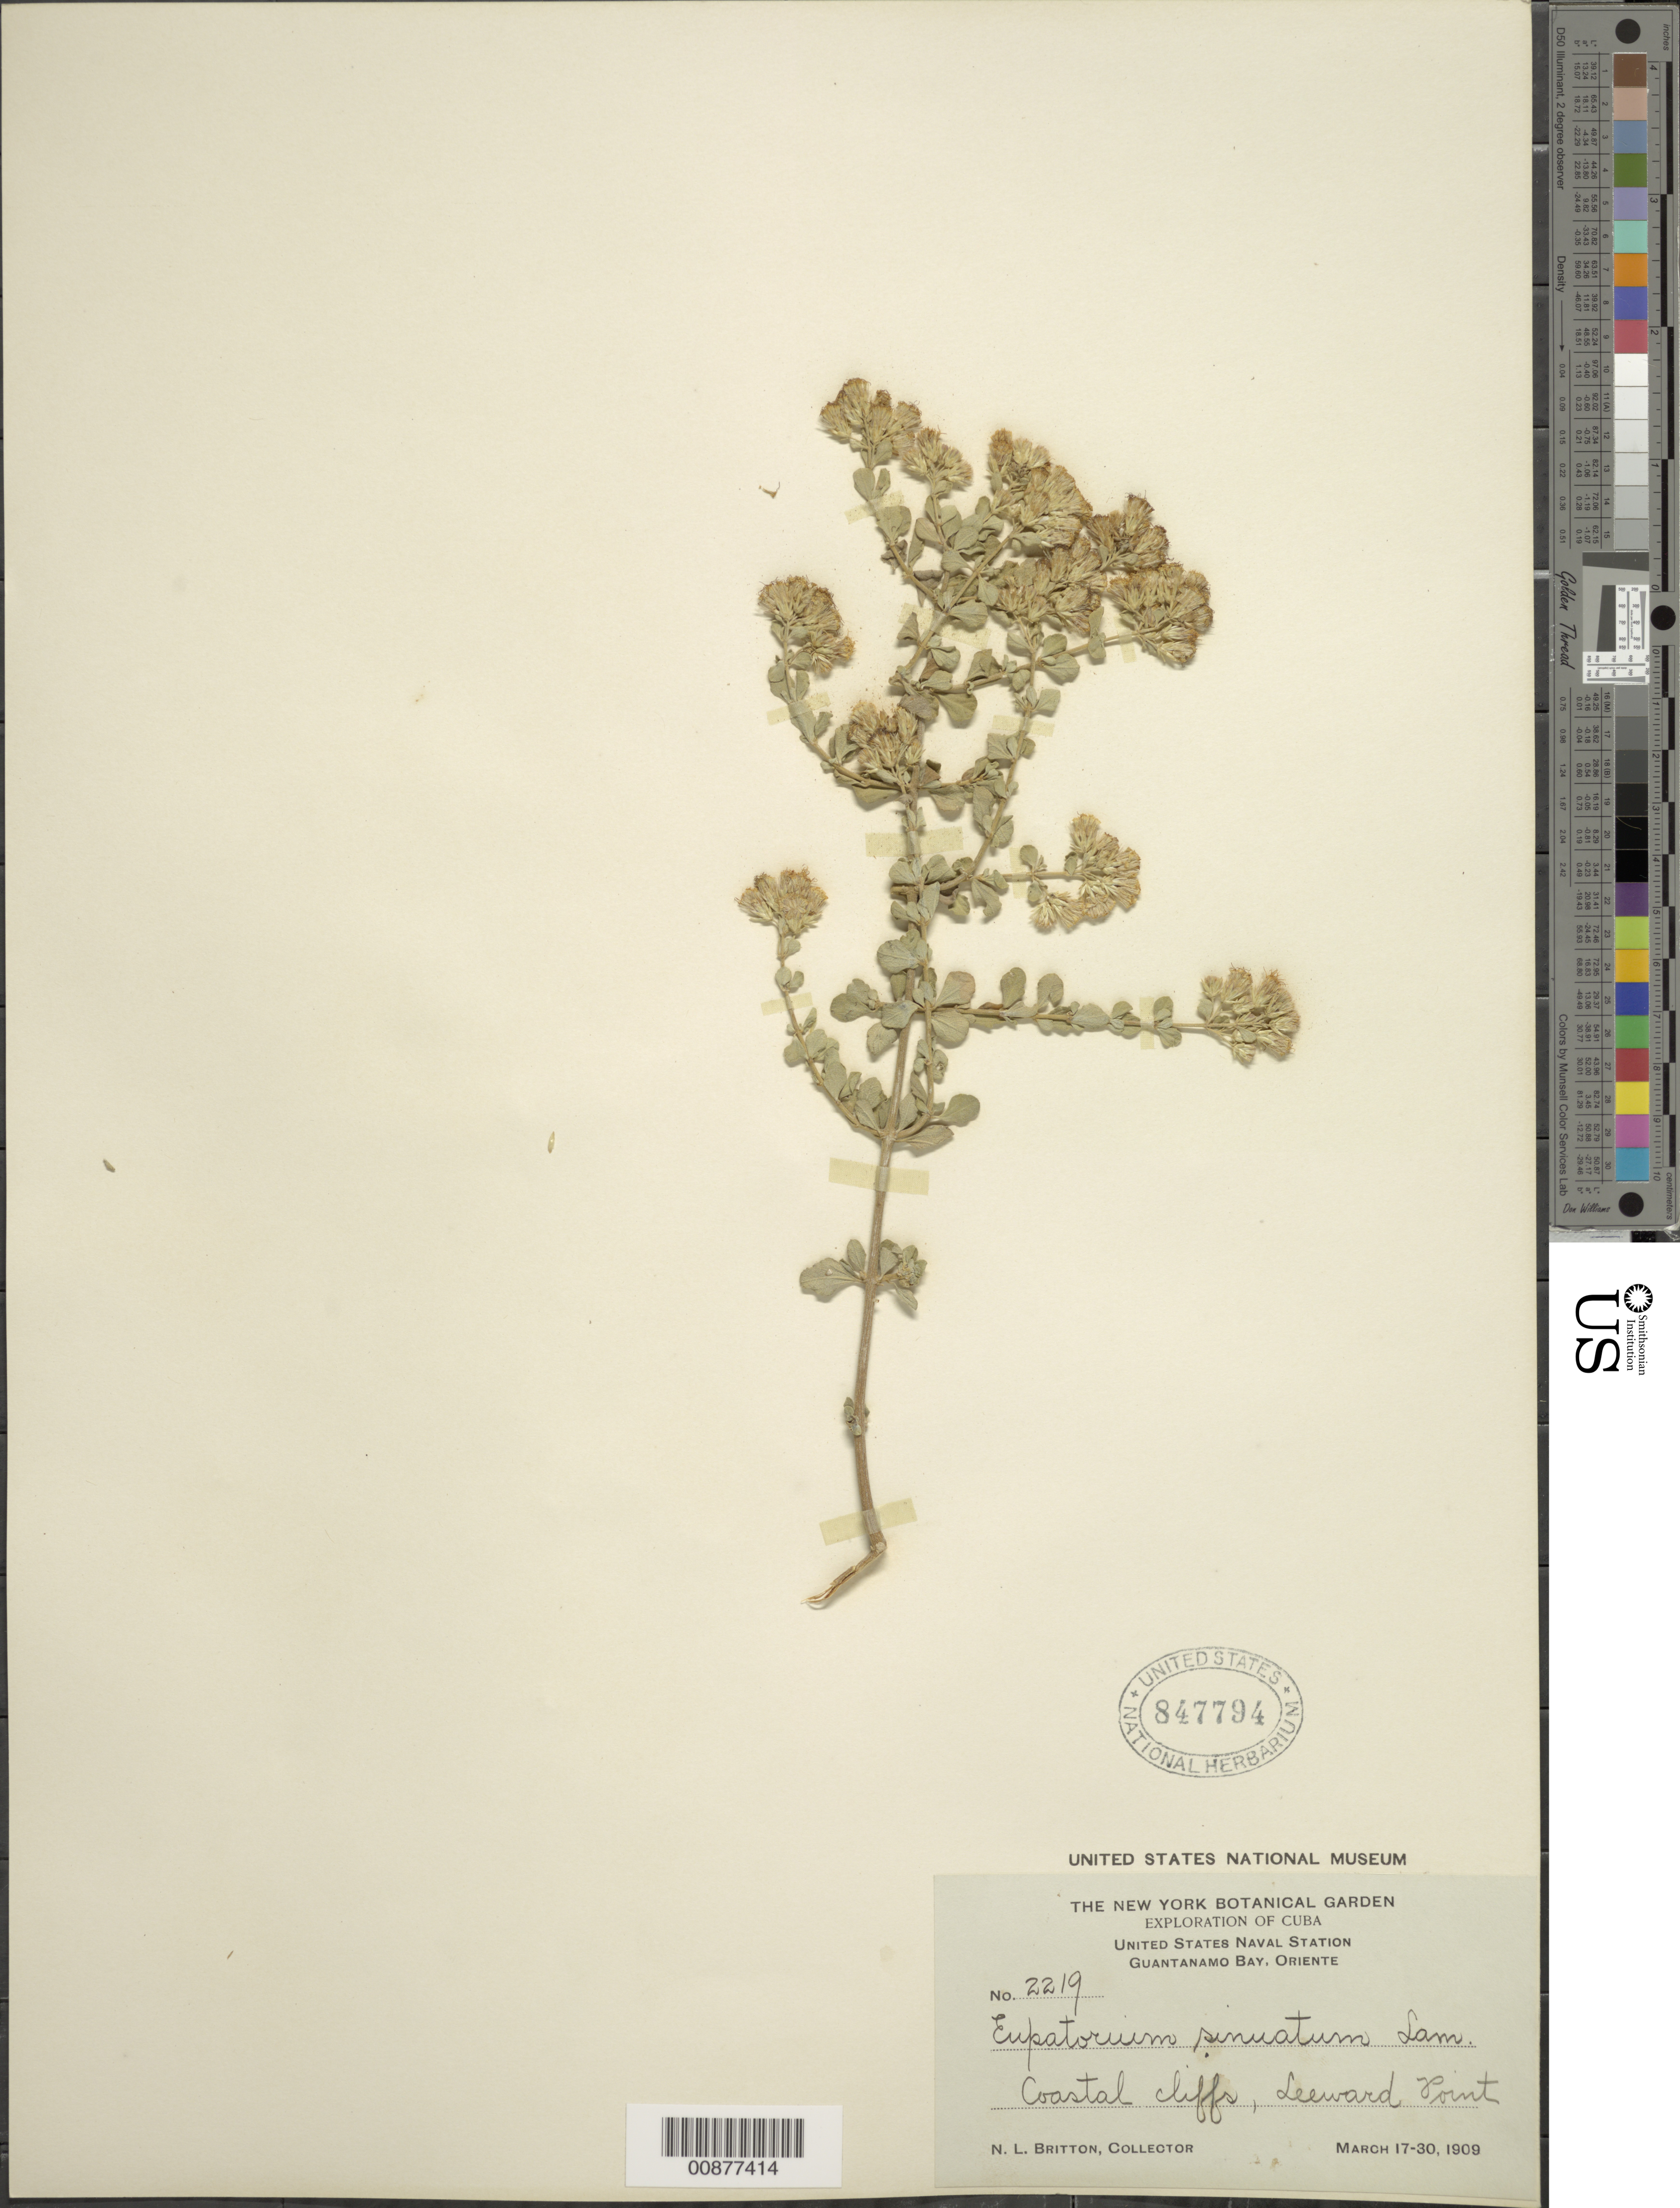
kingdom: Plantae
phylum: Tracheophyta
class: Magnoliopsida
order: Asterales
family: Asteraceae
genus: Chromolaena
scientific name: Chromolaena sinuata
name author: (Lam.) R.M. King & H. Rob.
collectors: N. Britton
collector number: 2219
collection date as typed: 17 Mar 1909 to 30 Mar 1909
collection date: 1909-03-17/1909-03-30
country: Cuba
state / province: Oriente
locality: Coastal cliffs, Leeward Point; Guantanamo Bay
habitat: Coastal cliffs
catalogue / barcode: US 847794